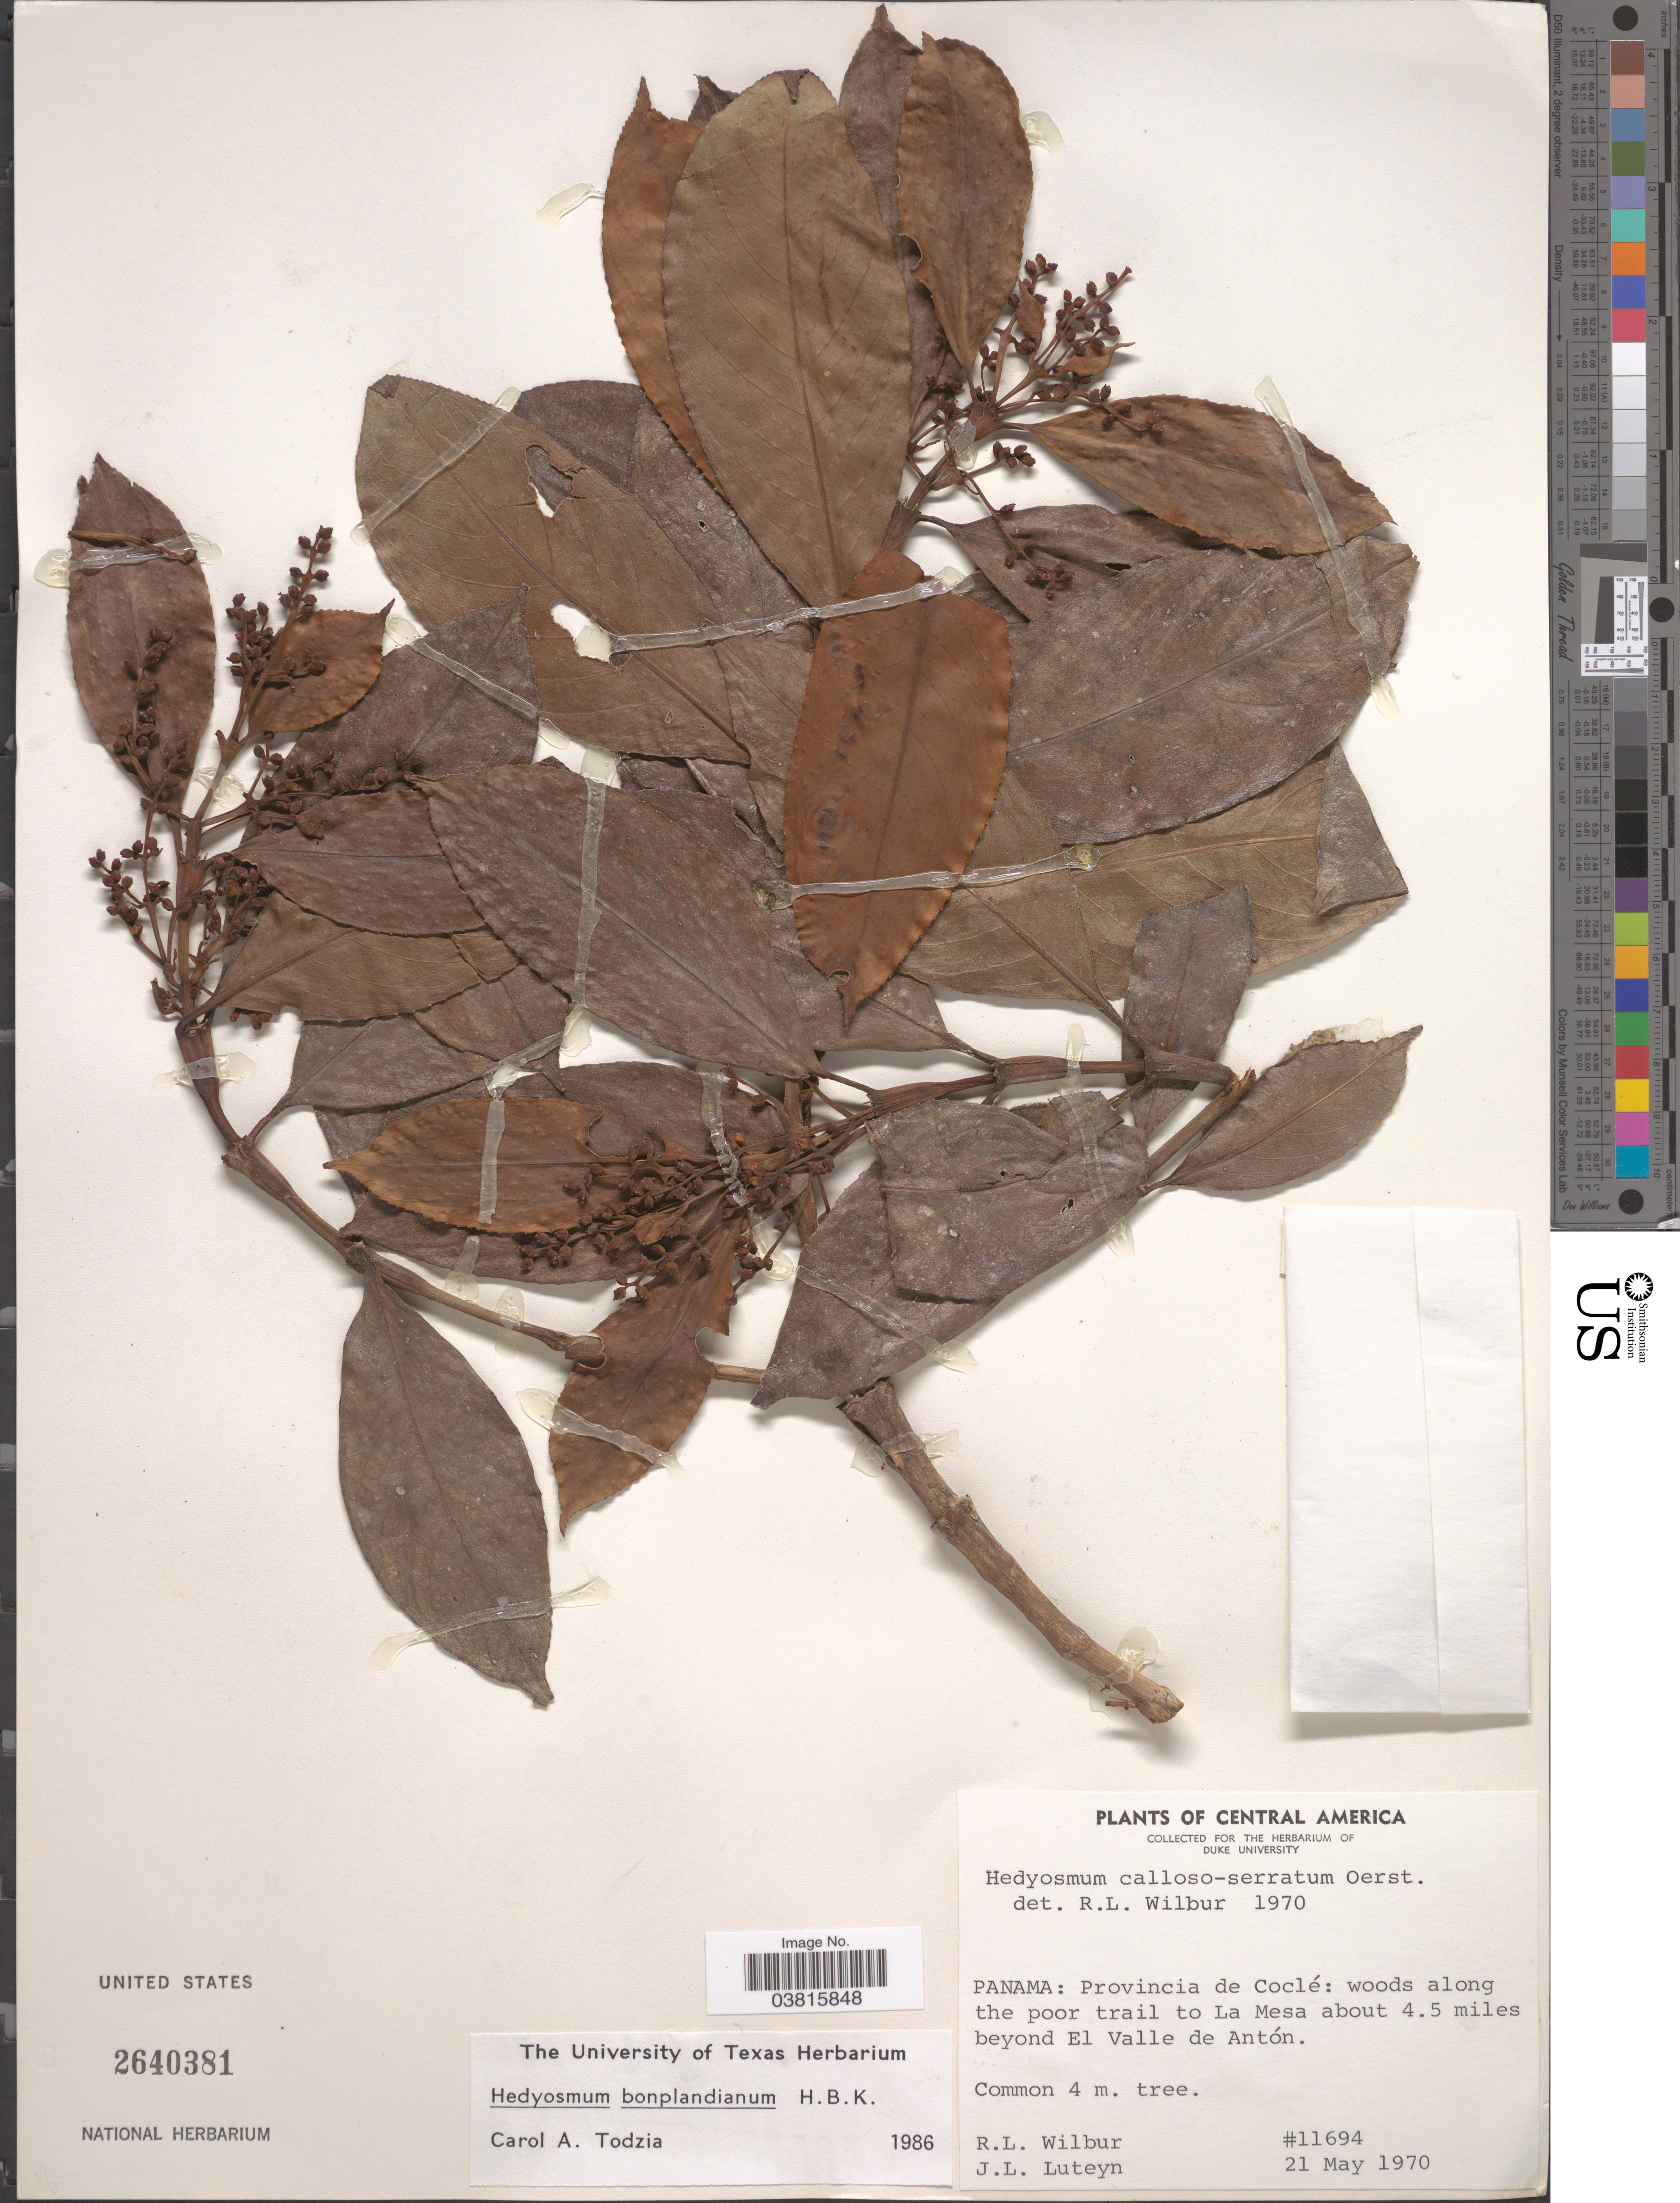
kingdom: Plantae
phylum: Tracheophyta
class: Magnoliopsida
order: Chloranthales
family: Chloranthaceae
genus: Hedyosmum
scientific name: Hedyosmum bonplandianum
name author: Kunth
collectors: R. L. Wilbur & J. Luteyn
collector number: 11694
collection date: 1970-05-21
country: Panama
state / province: Cocle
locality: Woods along the poor trail to La Mesa about 4.5 miles beyond El Valle de Antón.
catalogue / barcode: US 2640381